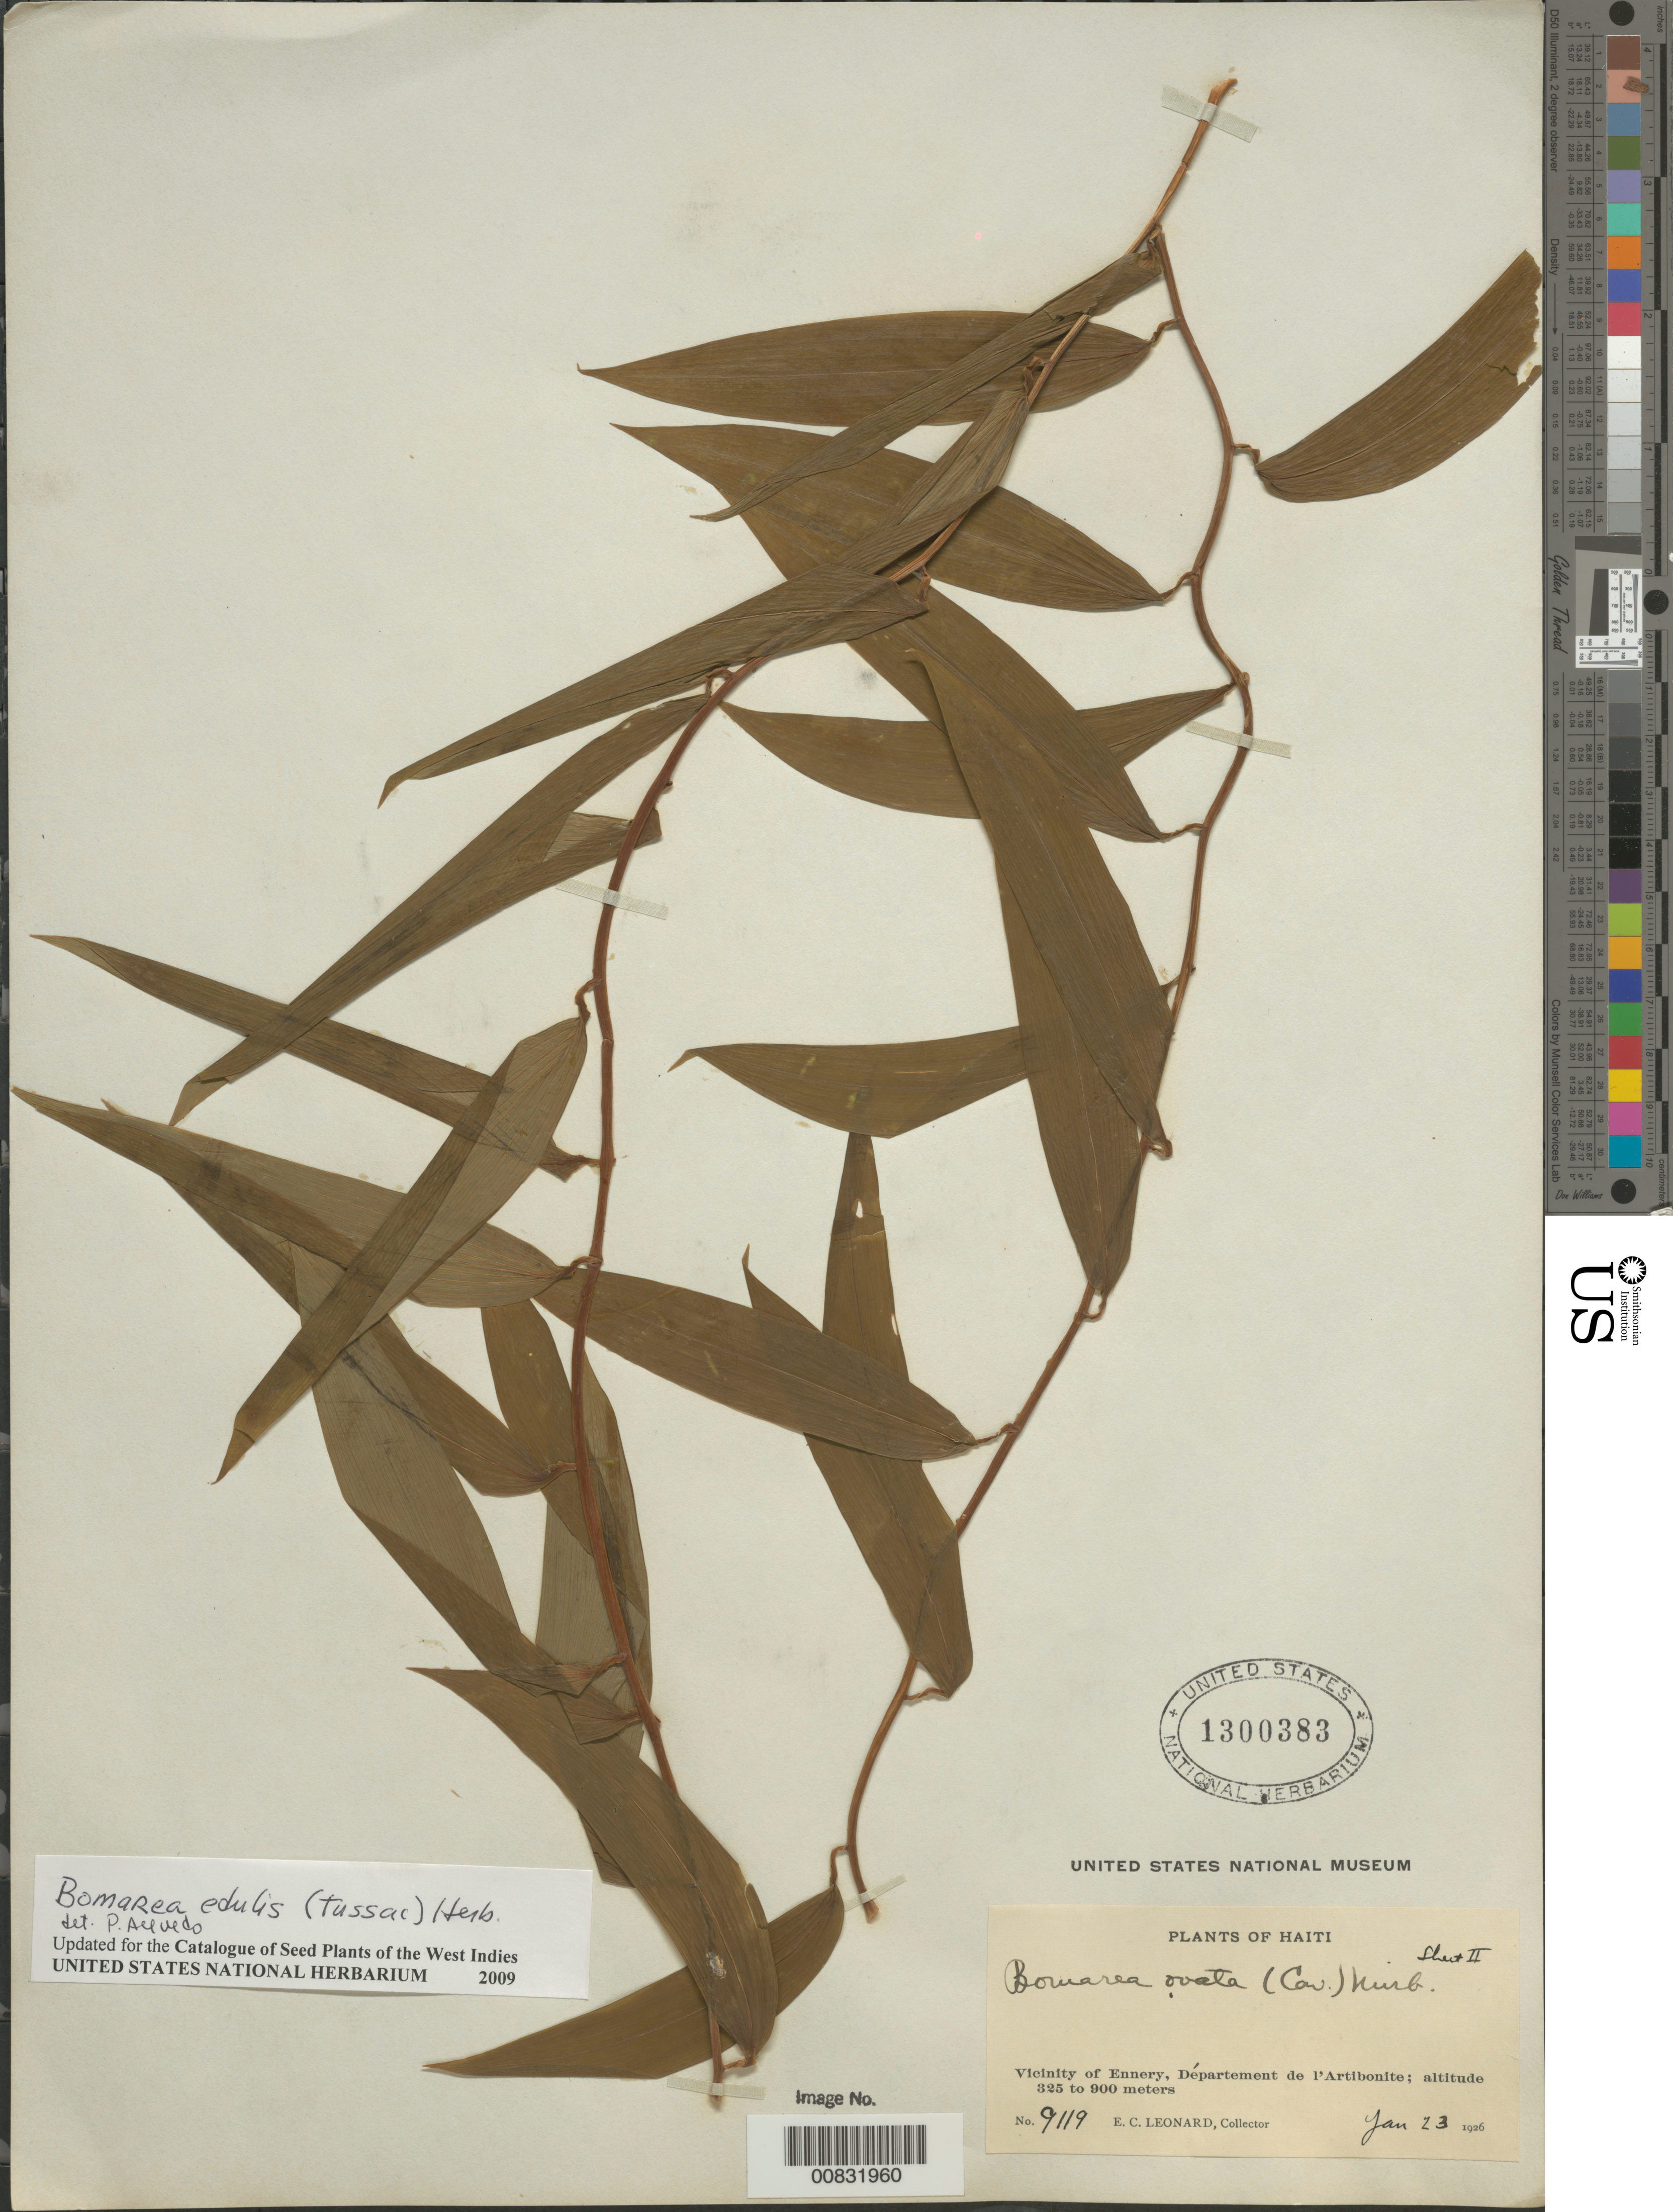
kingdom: Plantae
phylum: Tracheophyta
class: Liliopsida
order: Liliales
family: Alstroemeriaceae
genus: Bomarea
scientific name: Bomarea edulis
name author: (Tussac) Herb.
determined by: Acevedo-Rodríguez, P., (BOT), Smithsonian Institution - National Museum of Natural History (UNITED STATES)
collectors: E. C. Leonard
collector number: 9119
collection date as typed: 23 Jan 1926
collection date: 1926-01-23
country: Haiti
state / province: Artibonite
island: Hispaniola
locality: Vicinity of Ennery, Puilboreau summit.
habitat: Damp shaded trail.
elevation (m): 325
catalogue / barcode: US 1300383